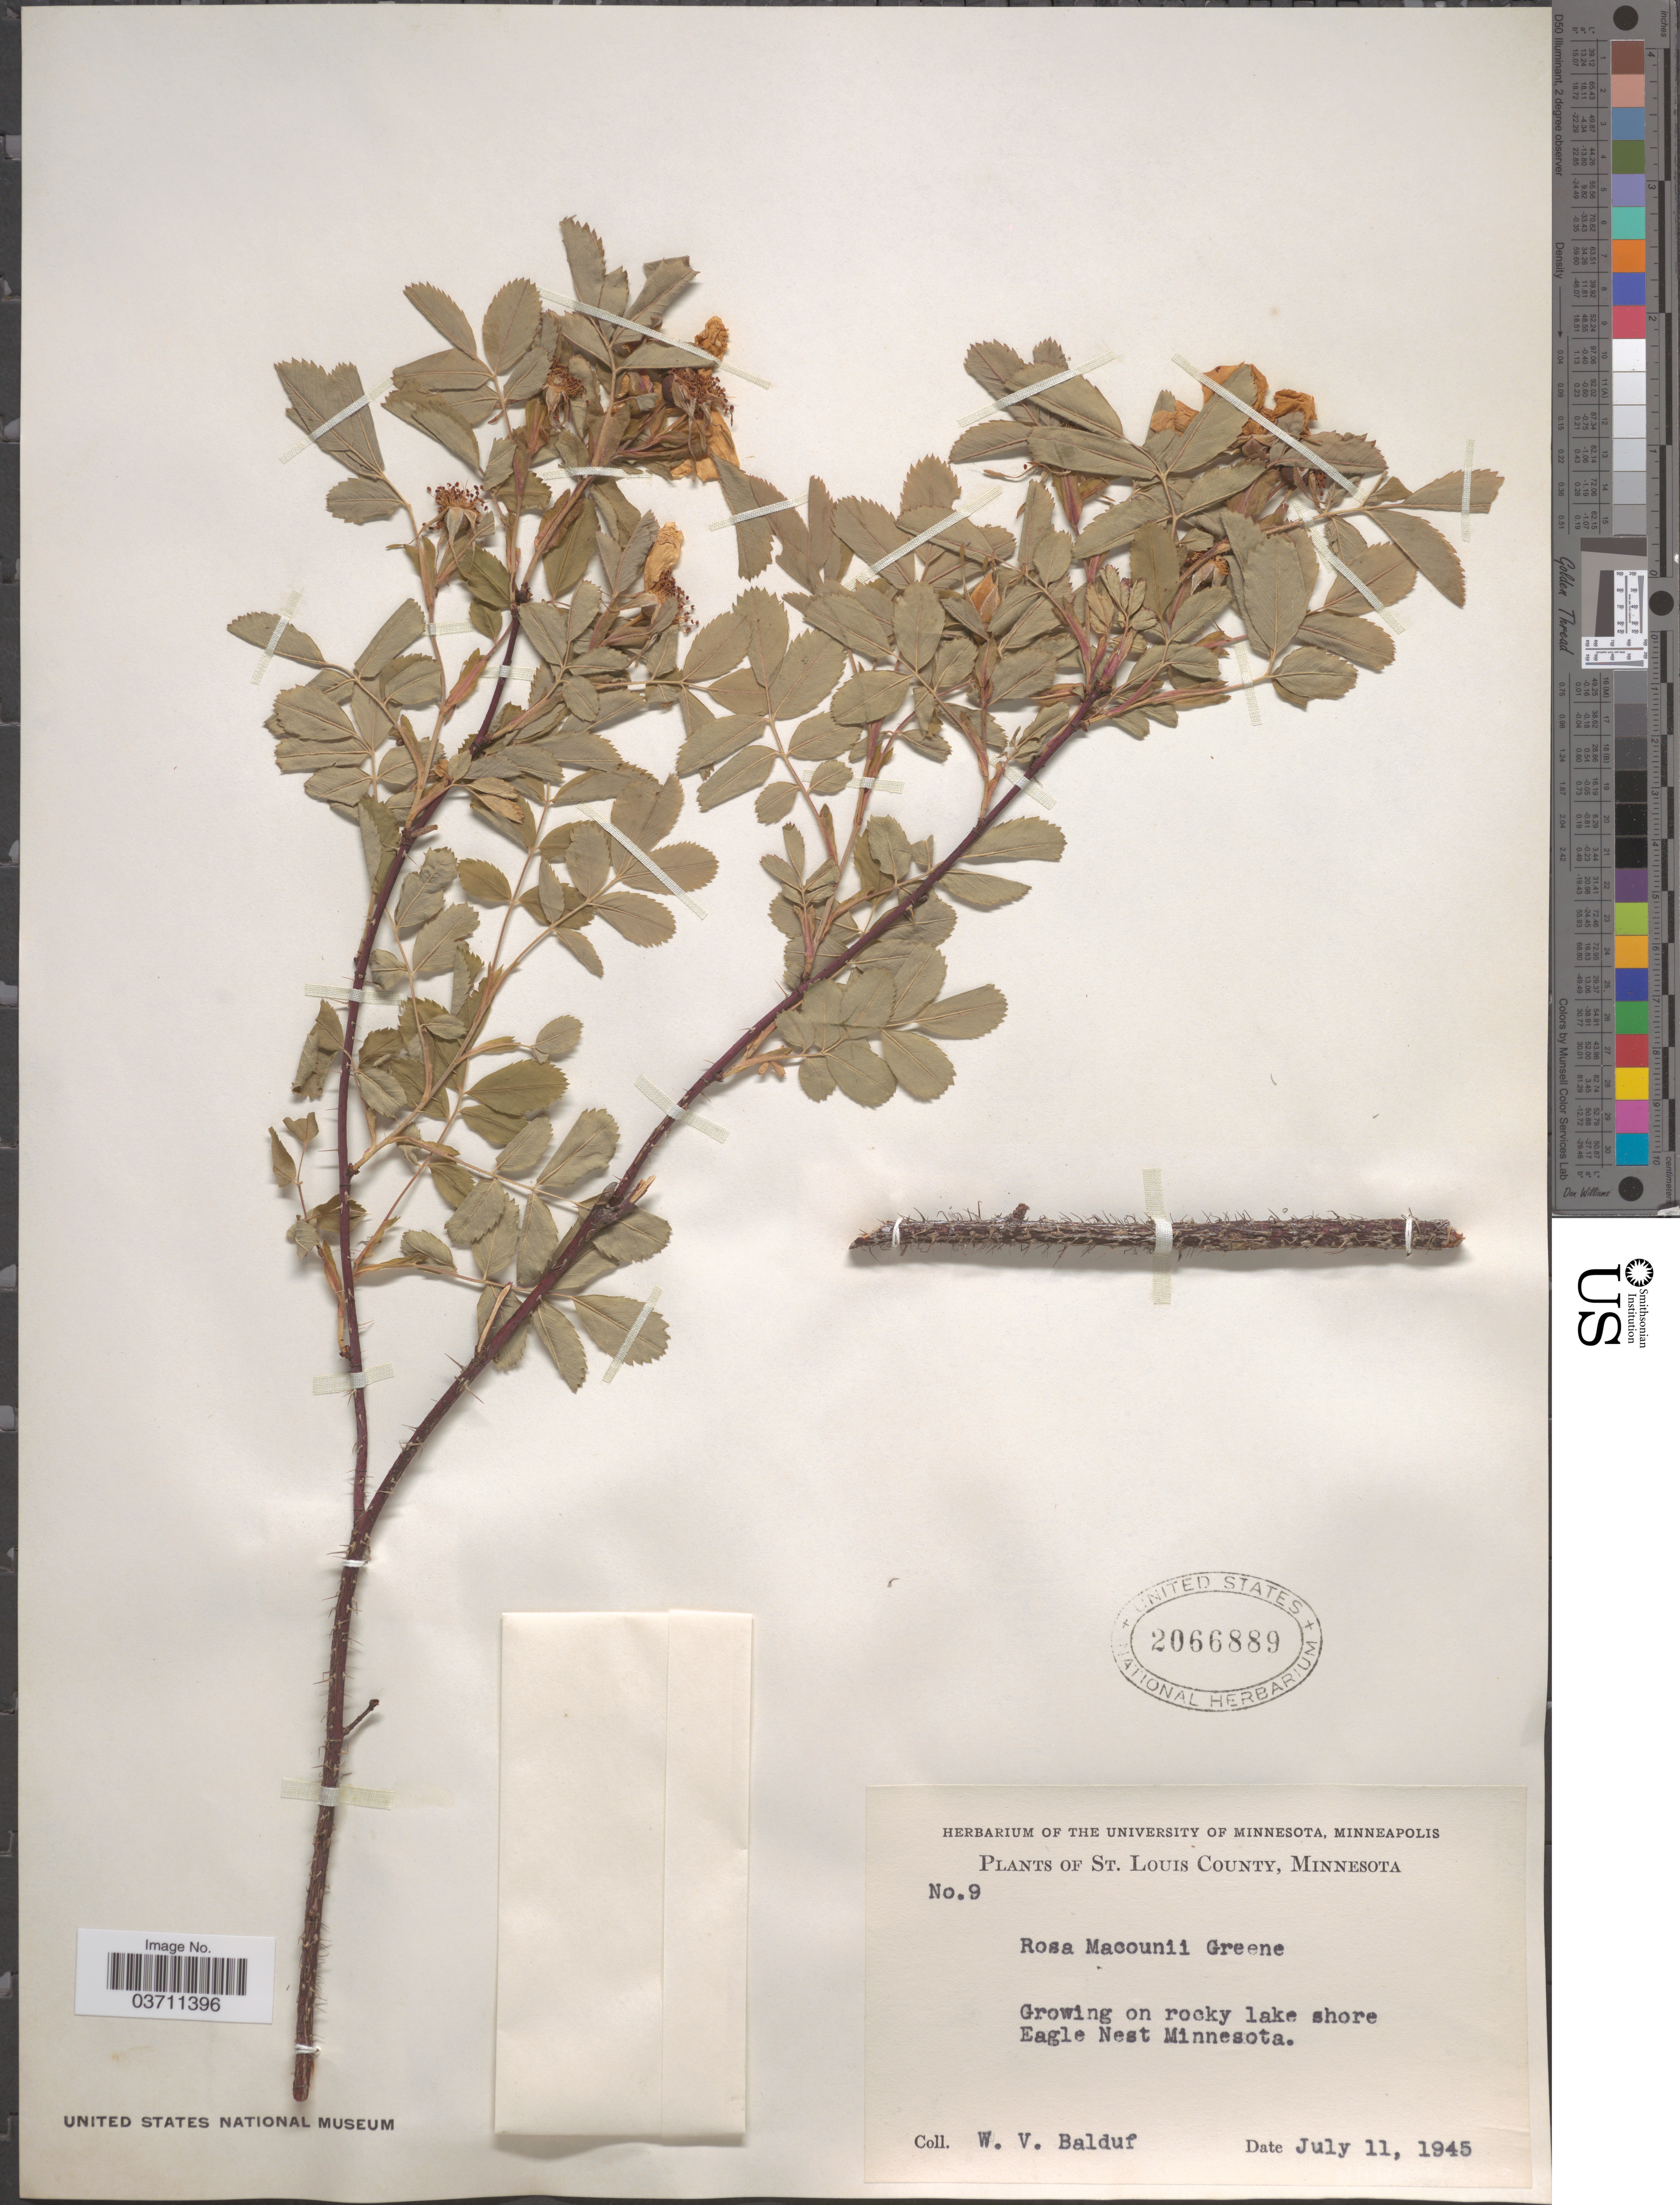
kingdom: Plantae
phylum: Tracheophyta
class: Magnoliopsida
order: Rosales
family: Rosaceae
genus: Rosa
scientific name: Rosa macounii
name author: Greene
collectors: W. Balduf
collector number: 9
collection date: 1945-07-11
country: United States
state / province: Minnesota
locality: St. Louis County. Eagle Nest Minnesota.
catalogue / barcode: US 2066889